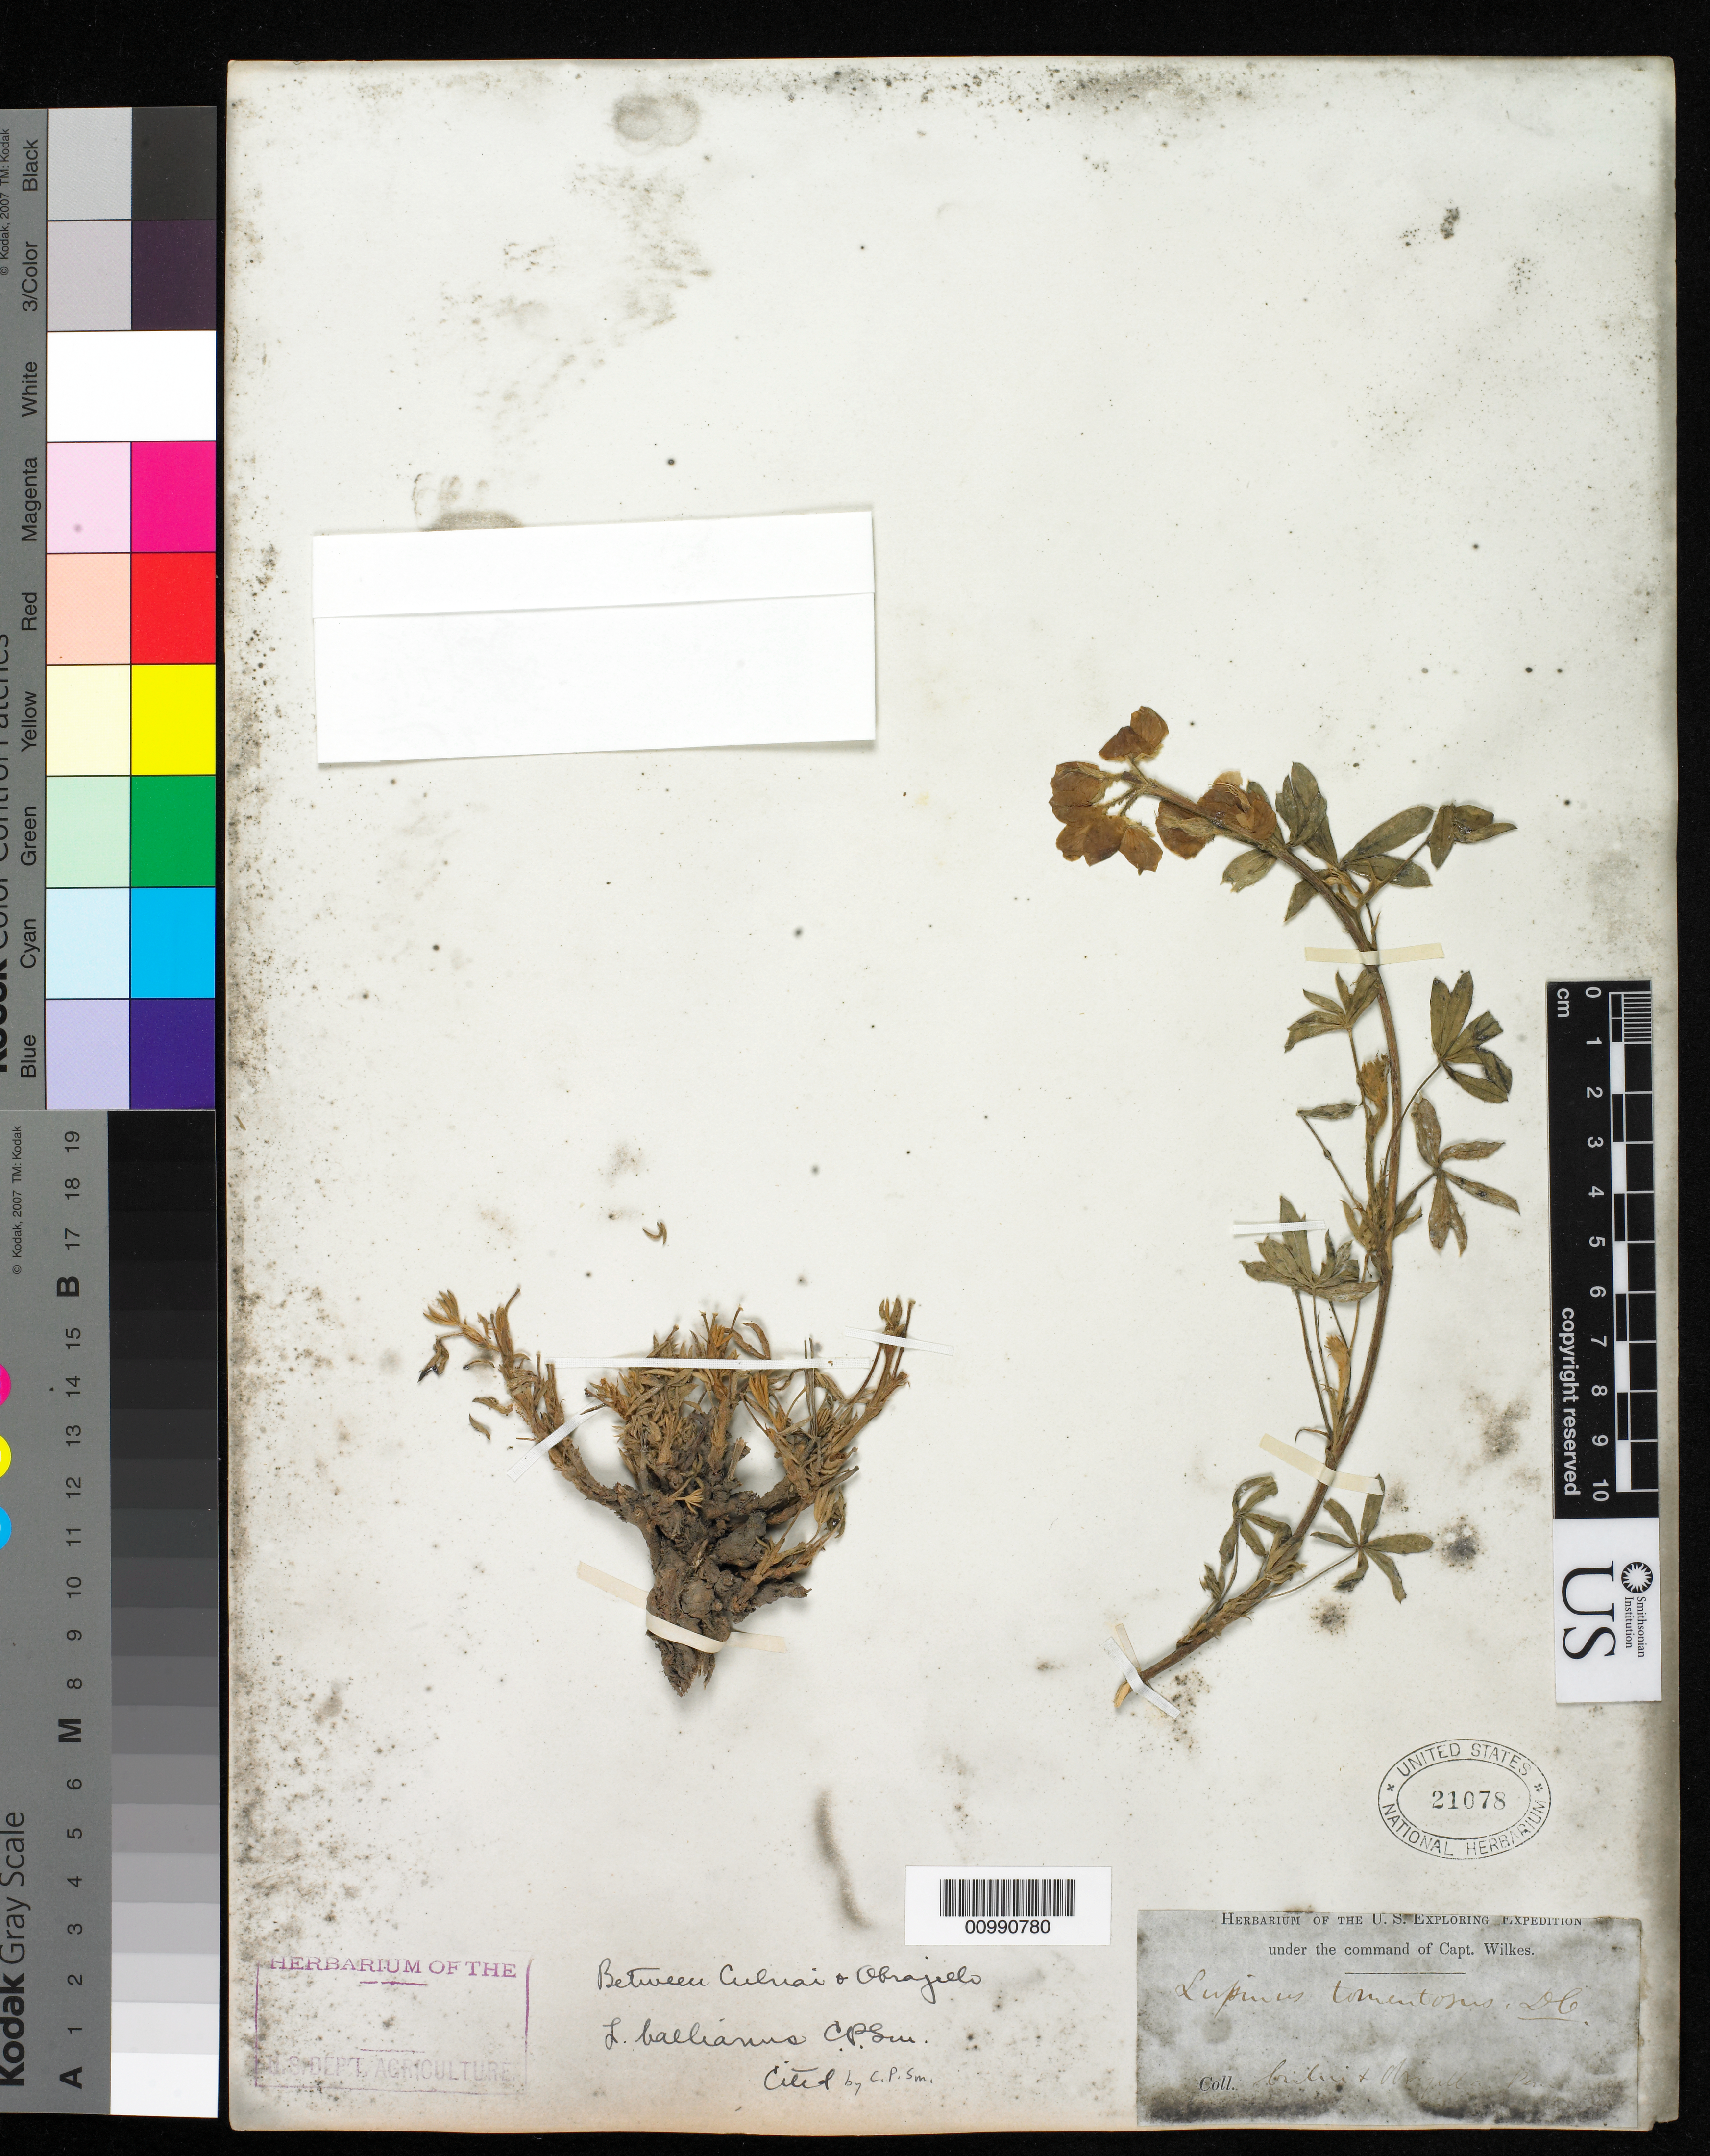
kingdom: Plantae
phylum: Tracheophyta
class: Magnoliopsida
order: Fabales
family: Fabaceae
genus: Lupinus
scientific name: Lupinus ballianus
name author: C.P. Sm.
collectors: Wilkes Explor. Exped.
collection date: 1838/1842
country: Peru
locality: Culvai + Obrahello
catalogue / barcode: US 21078